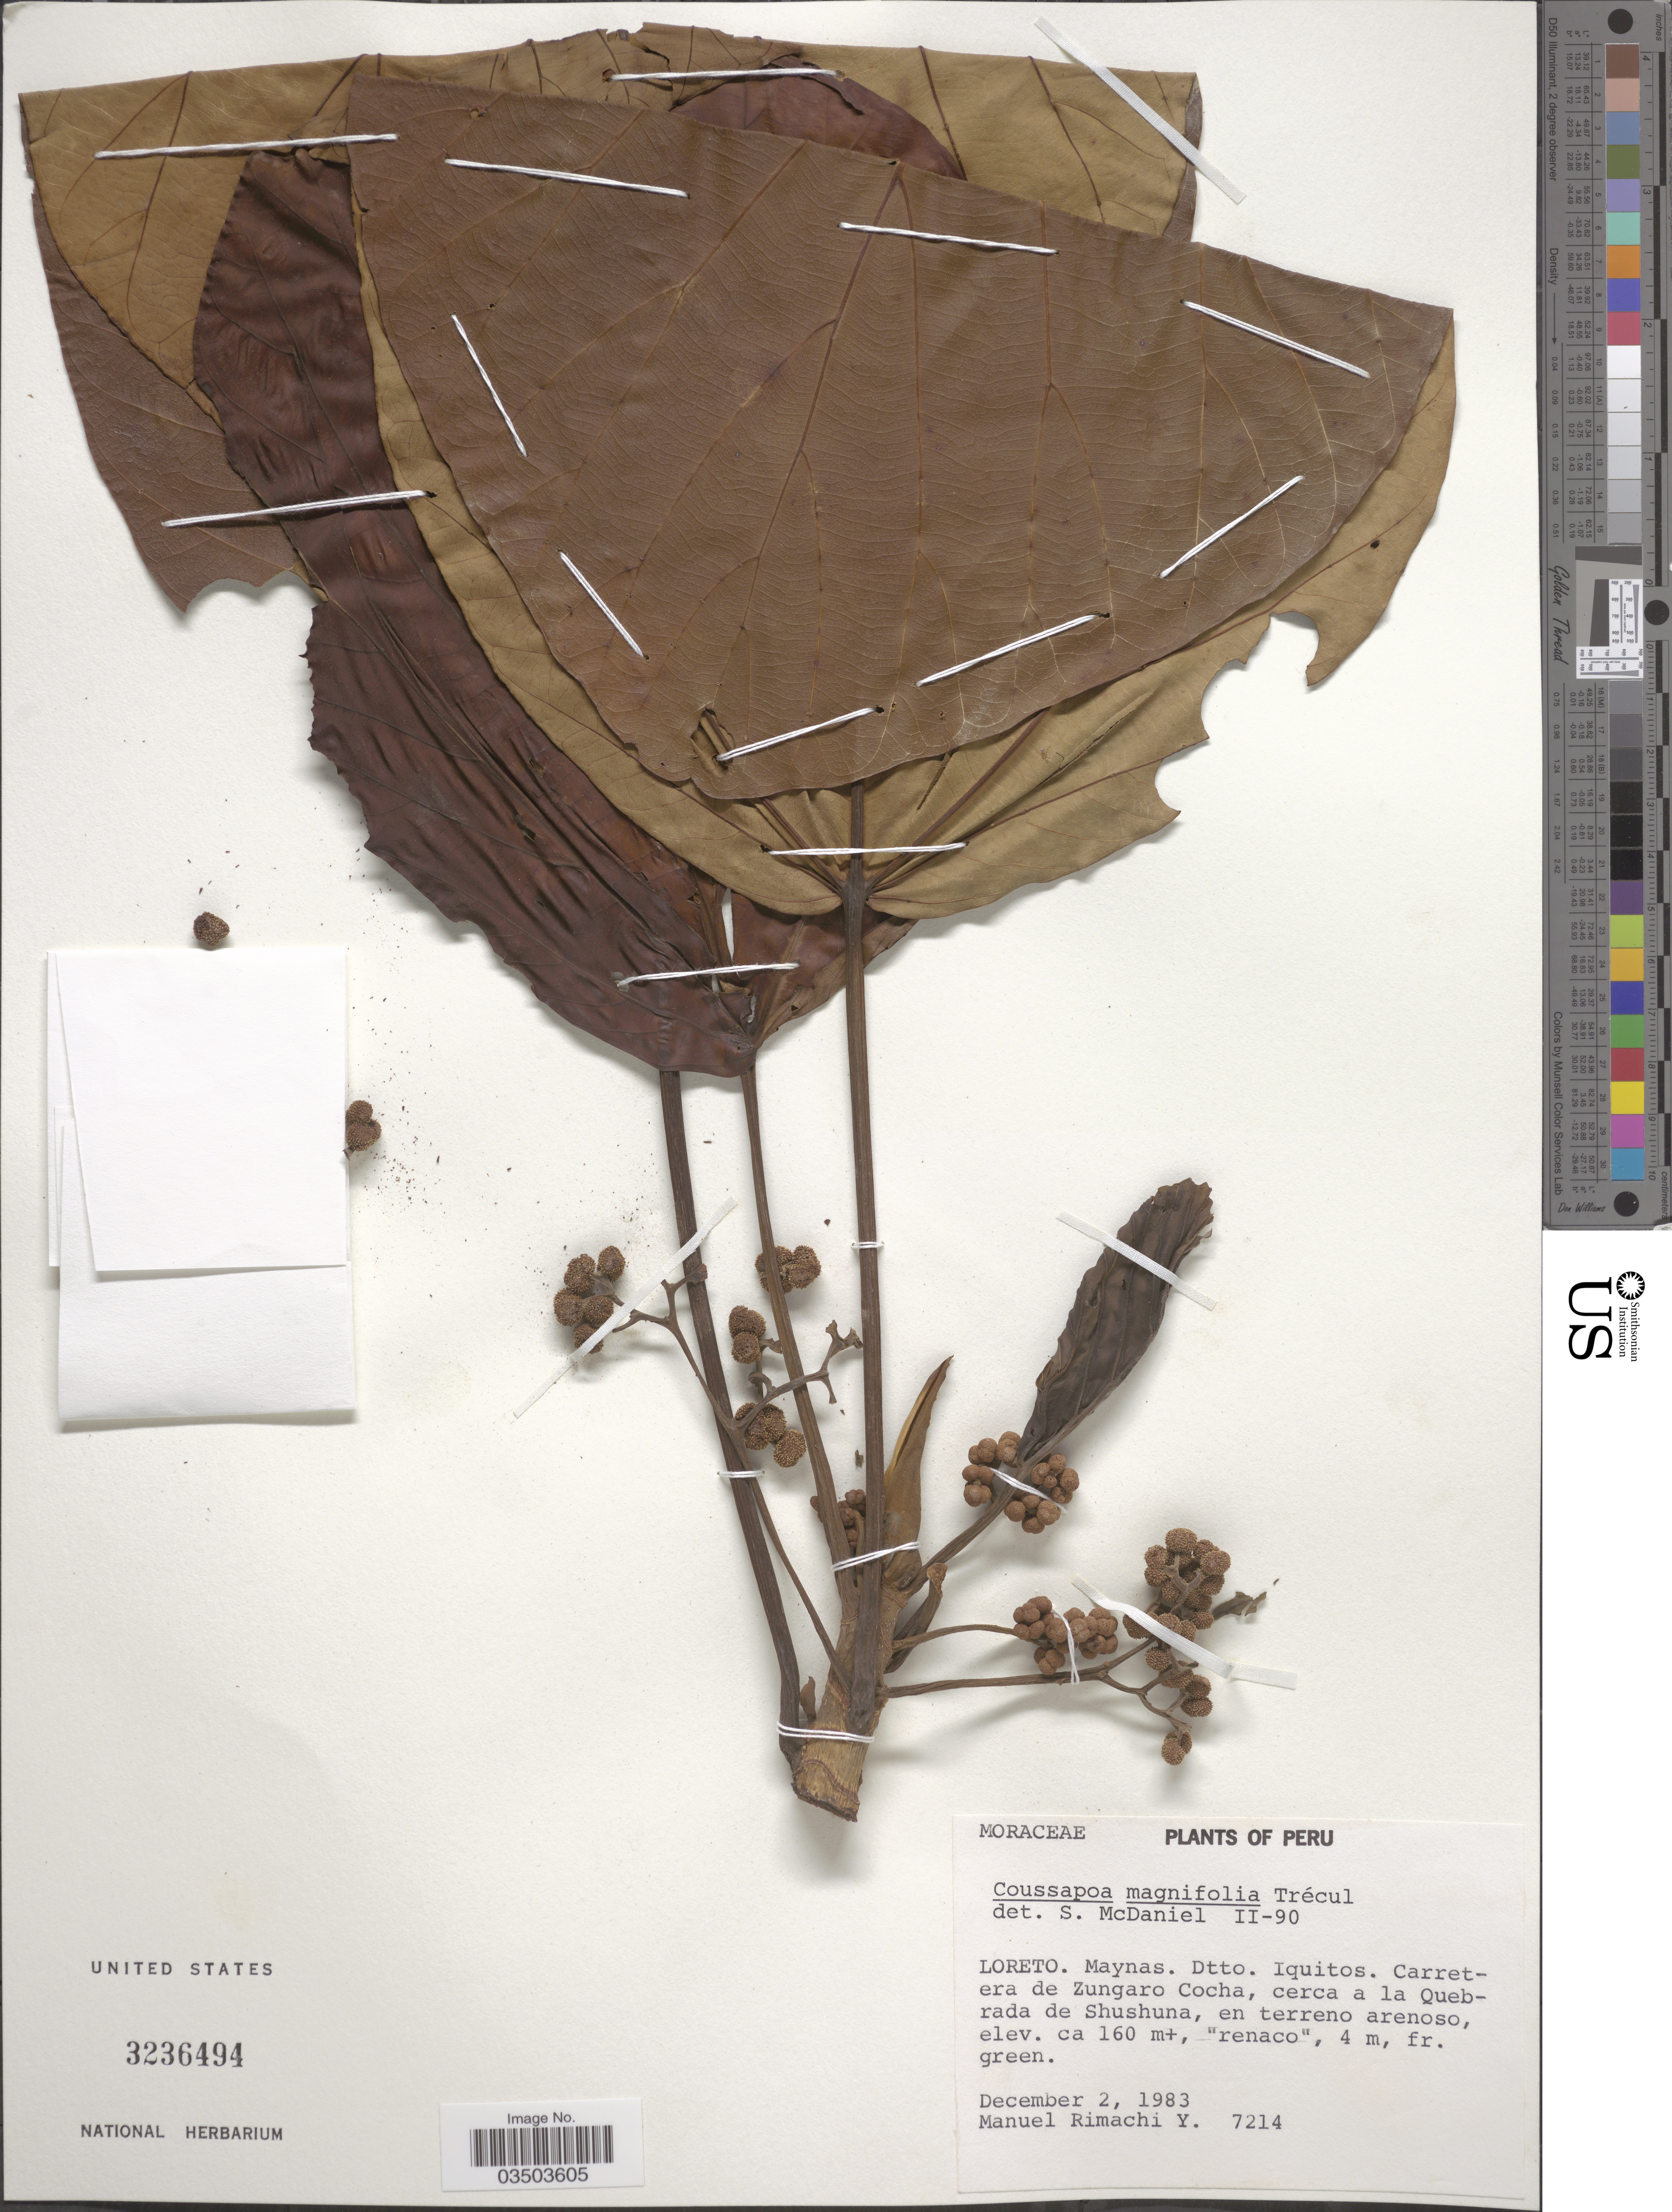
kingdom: Plantae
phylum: Tracheophyta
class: Magnoliopsida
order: Rosales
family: Urticaceae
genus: Coussapoa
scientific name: Coussapoa asperifolia subsp. magnifolia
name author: (Trécul) Akkermans & C.C. Berg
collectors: M. Rimachi Y.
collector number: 7214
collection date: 1983-12-02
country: Peru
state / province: Loreto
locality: Maynas. Dtto. Iquitos. Carretera de Zungaro Cocha, cerca a la Quebrada de Shushuna.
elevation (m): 160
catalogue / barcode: US 3236494